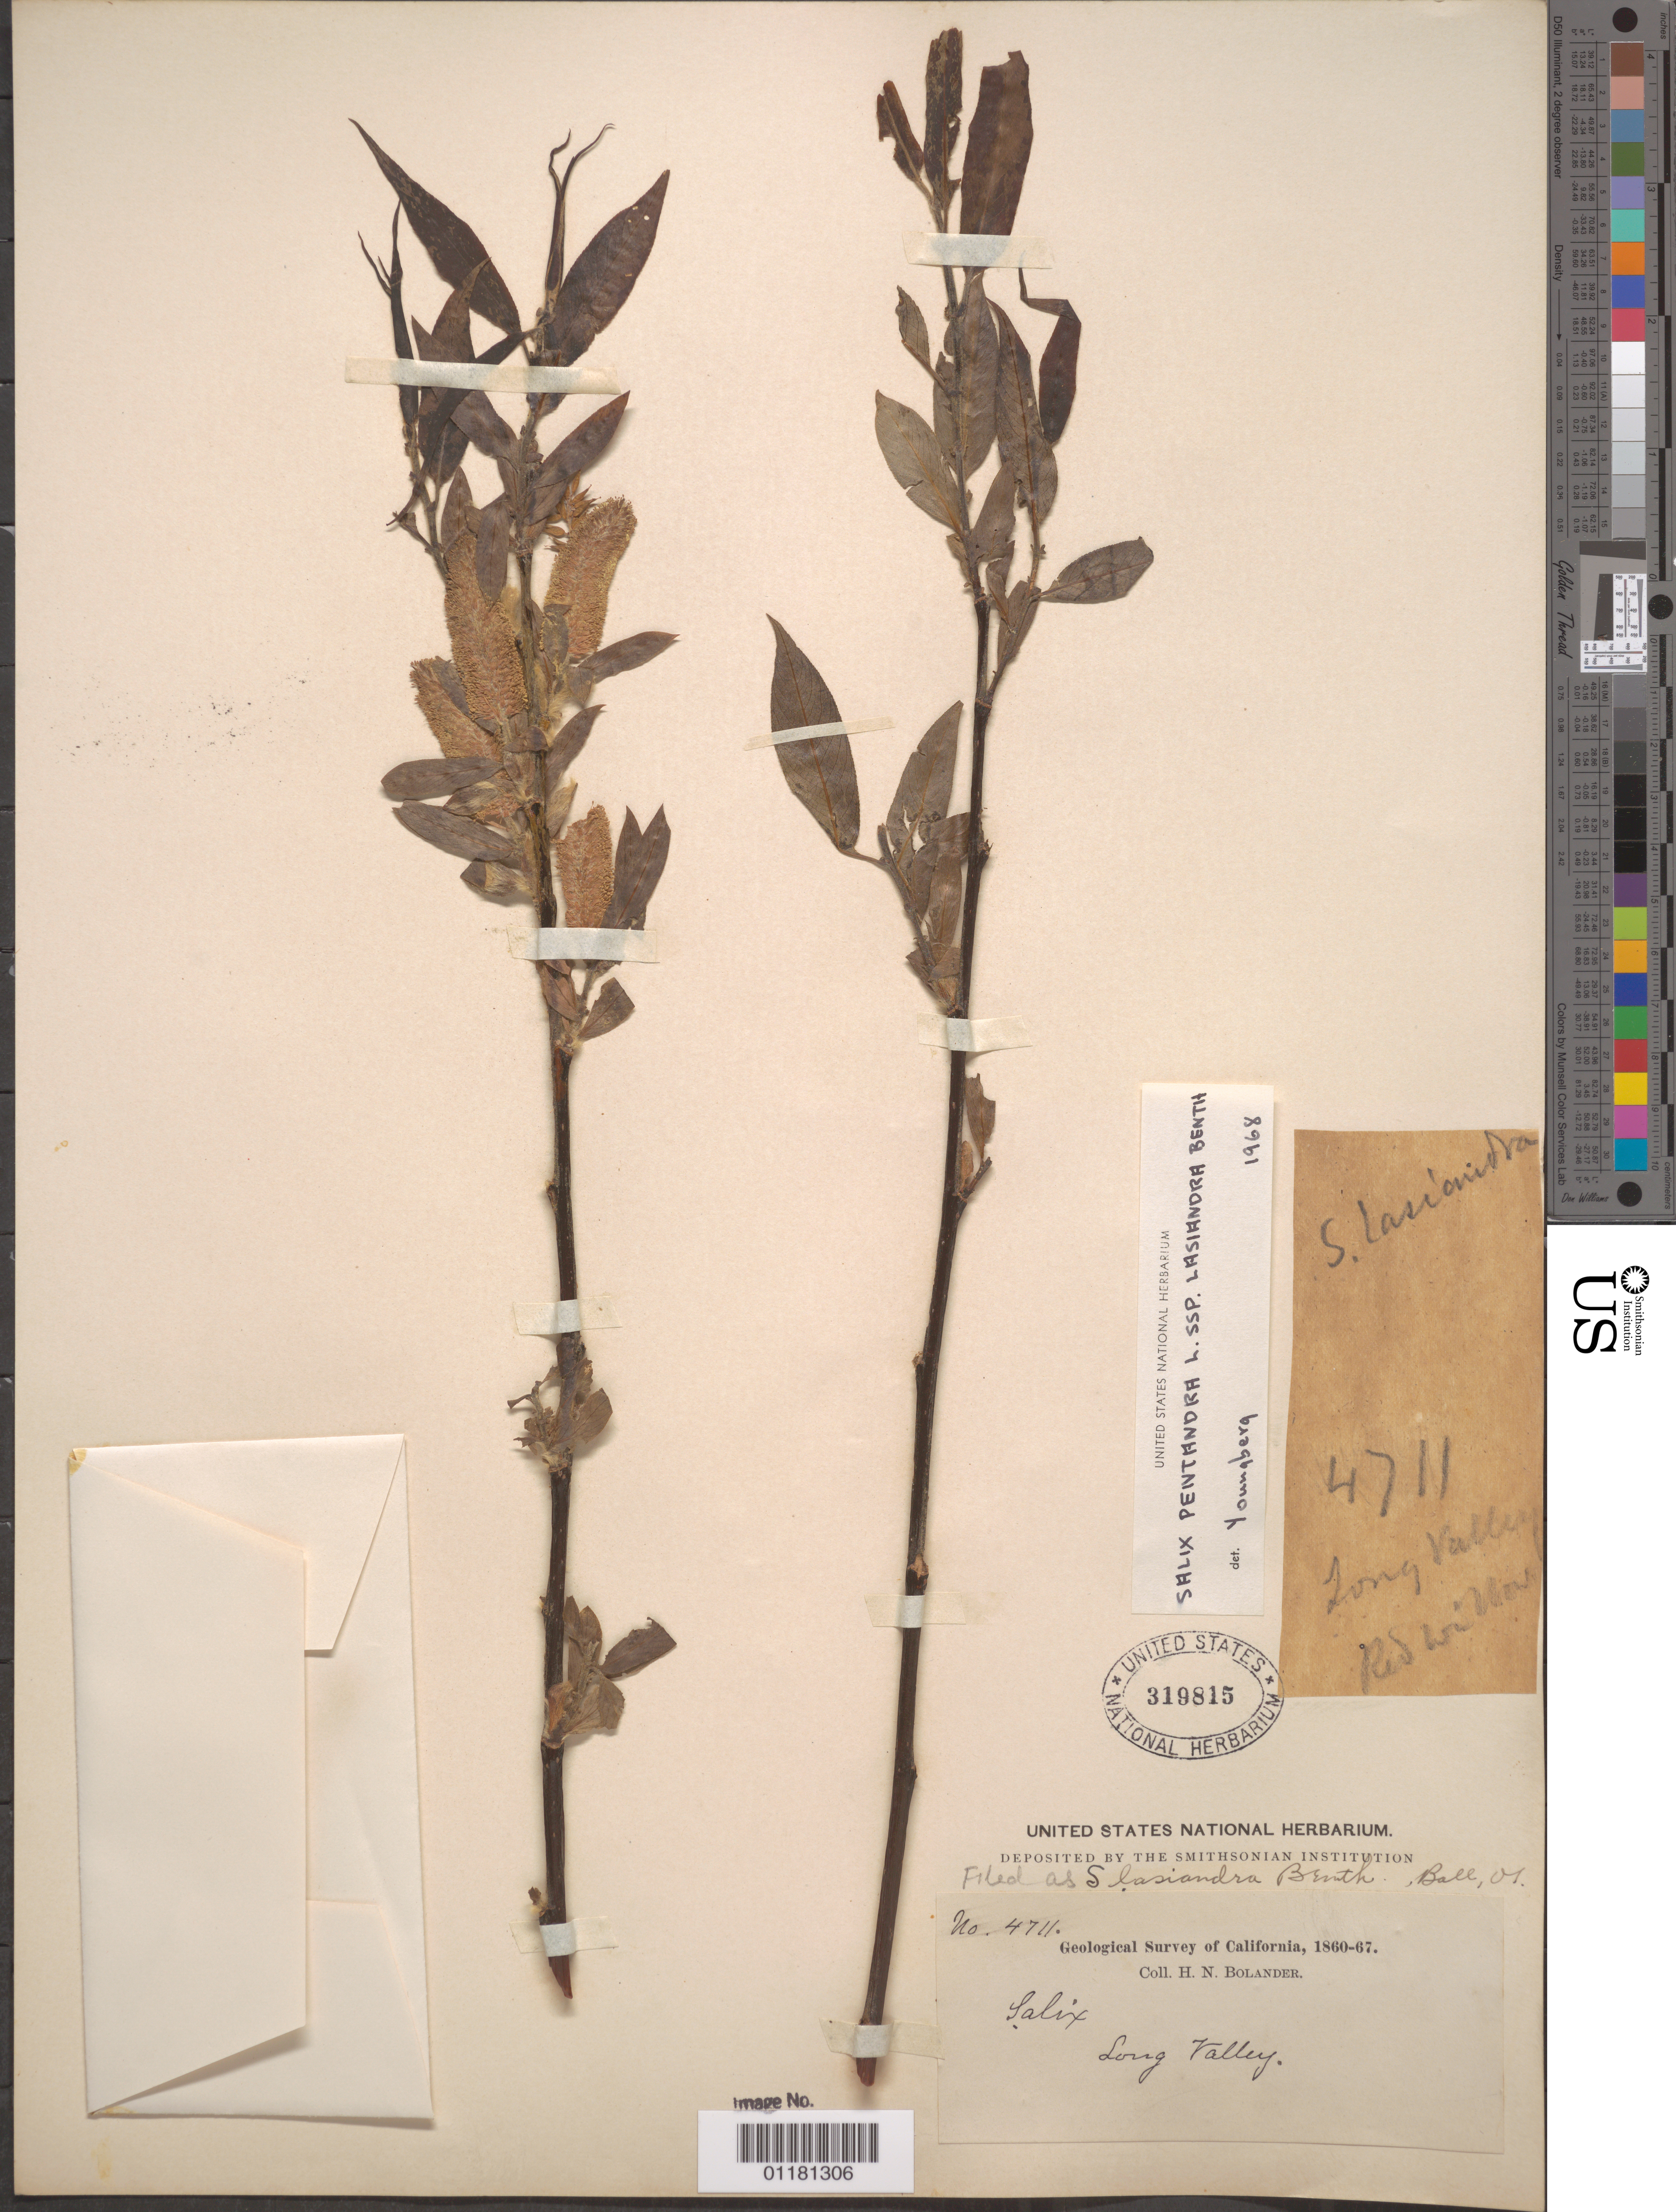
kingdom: Plantae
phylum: Tracheophyta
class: Magnoliopsida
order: Malpighiales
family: Salicaceae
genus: Salix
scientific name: Salix lasiandra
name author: Benth.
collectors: H. Bolander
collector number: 4711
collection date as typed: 1860 to -- --- 1867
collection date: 1860/1867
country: United States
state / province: California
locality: Long Valley.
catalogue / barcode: US 319815